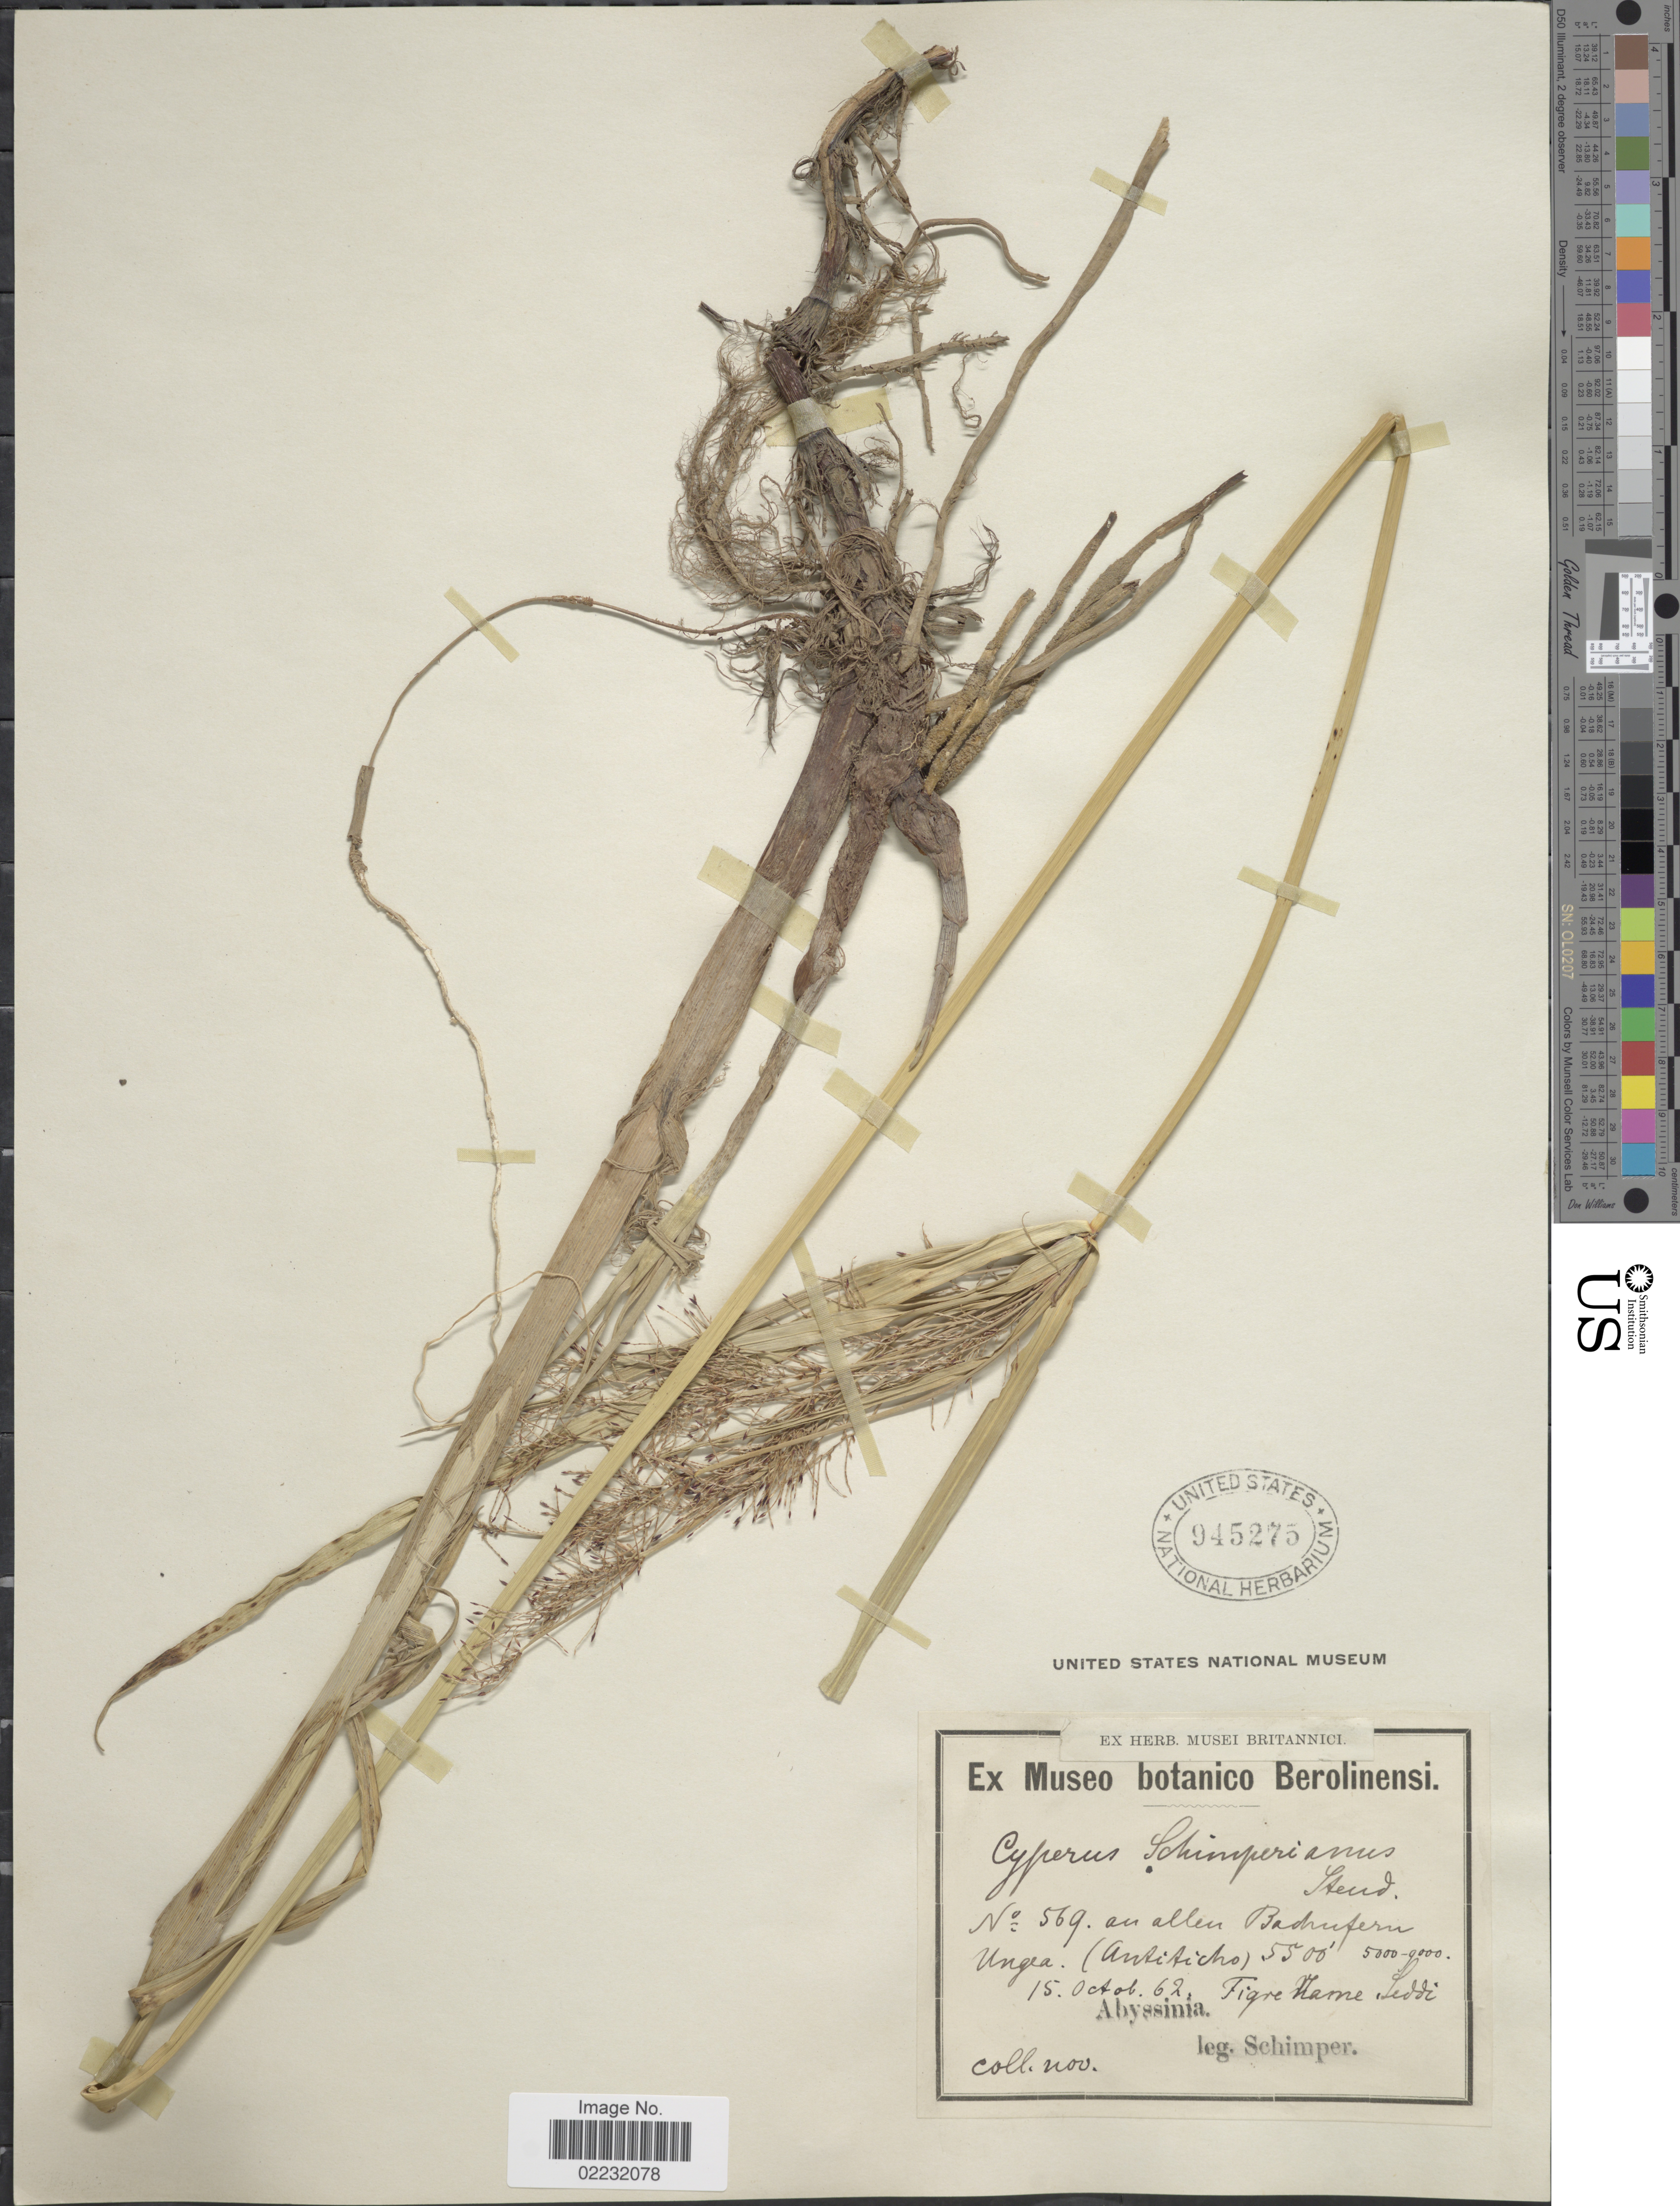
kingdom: Plantae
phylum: Tracheophyta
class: Liliopsida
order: Poales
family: Cyperaceae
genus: Cyperus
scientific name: Cyperus schimperianus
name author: Steud.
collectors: -. Schimper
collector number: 569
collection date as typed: Transcribed d/m/y: 15/10/62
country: Eritrea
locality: An allen Badhufern Unga (Antiticho), Abyssinia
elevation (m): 152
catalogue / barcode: US 945275